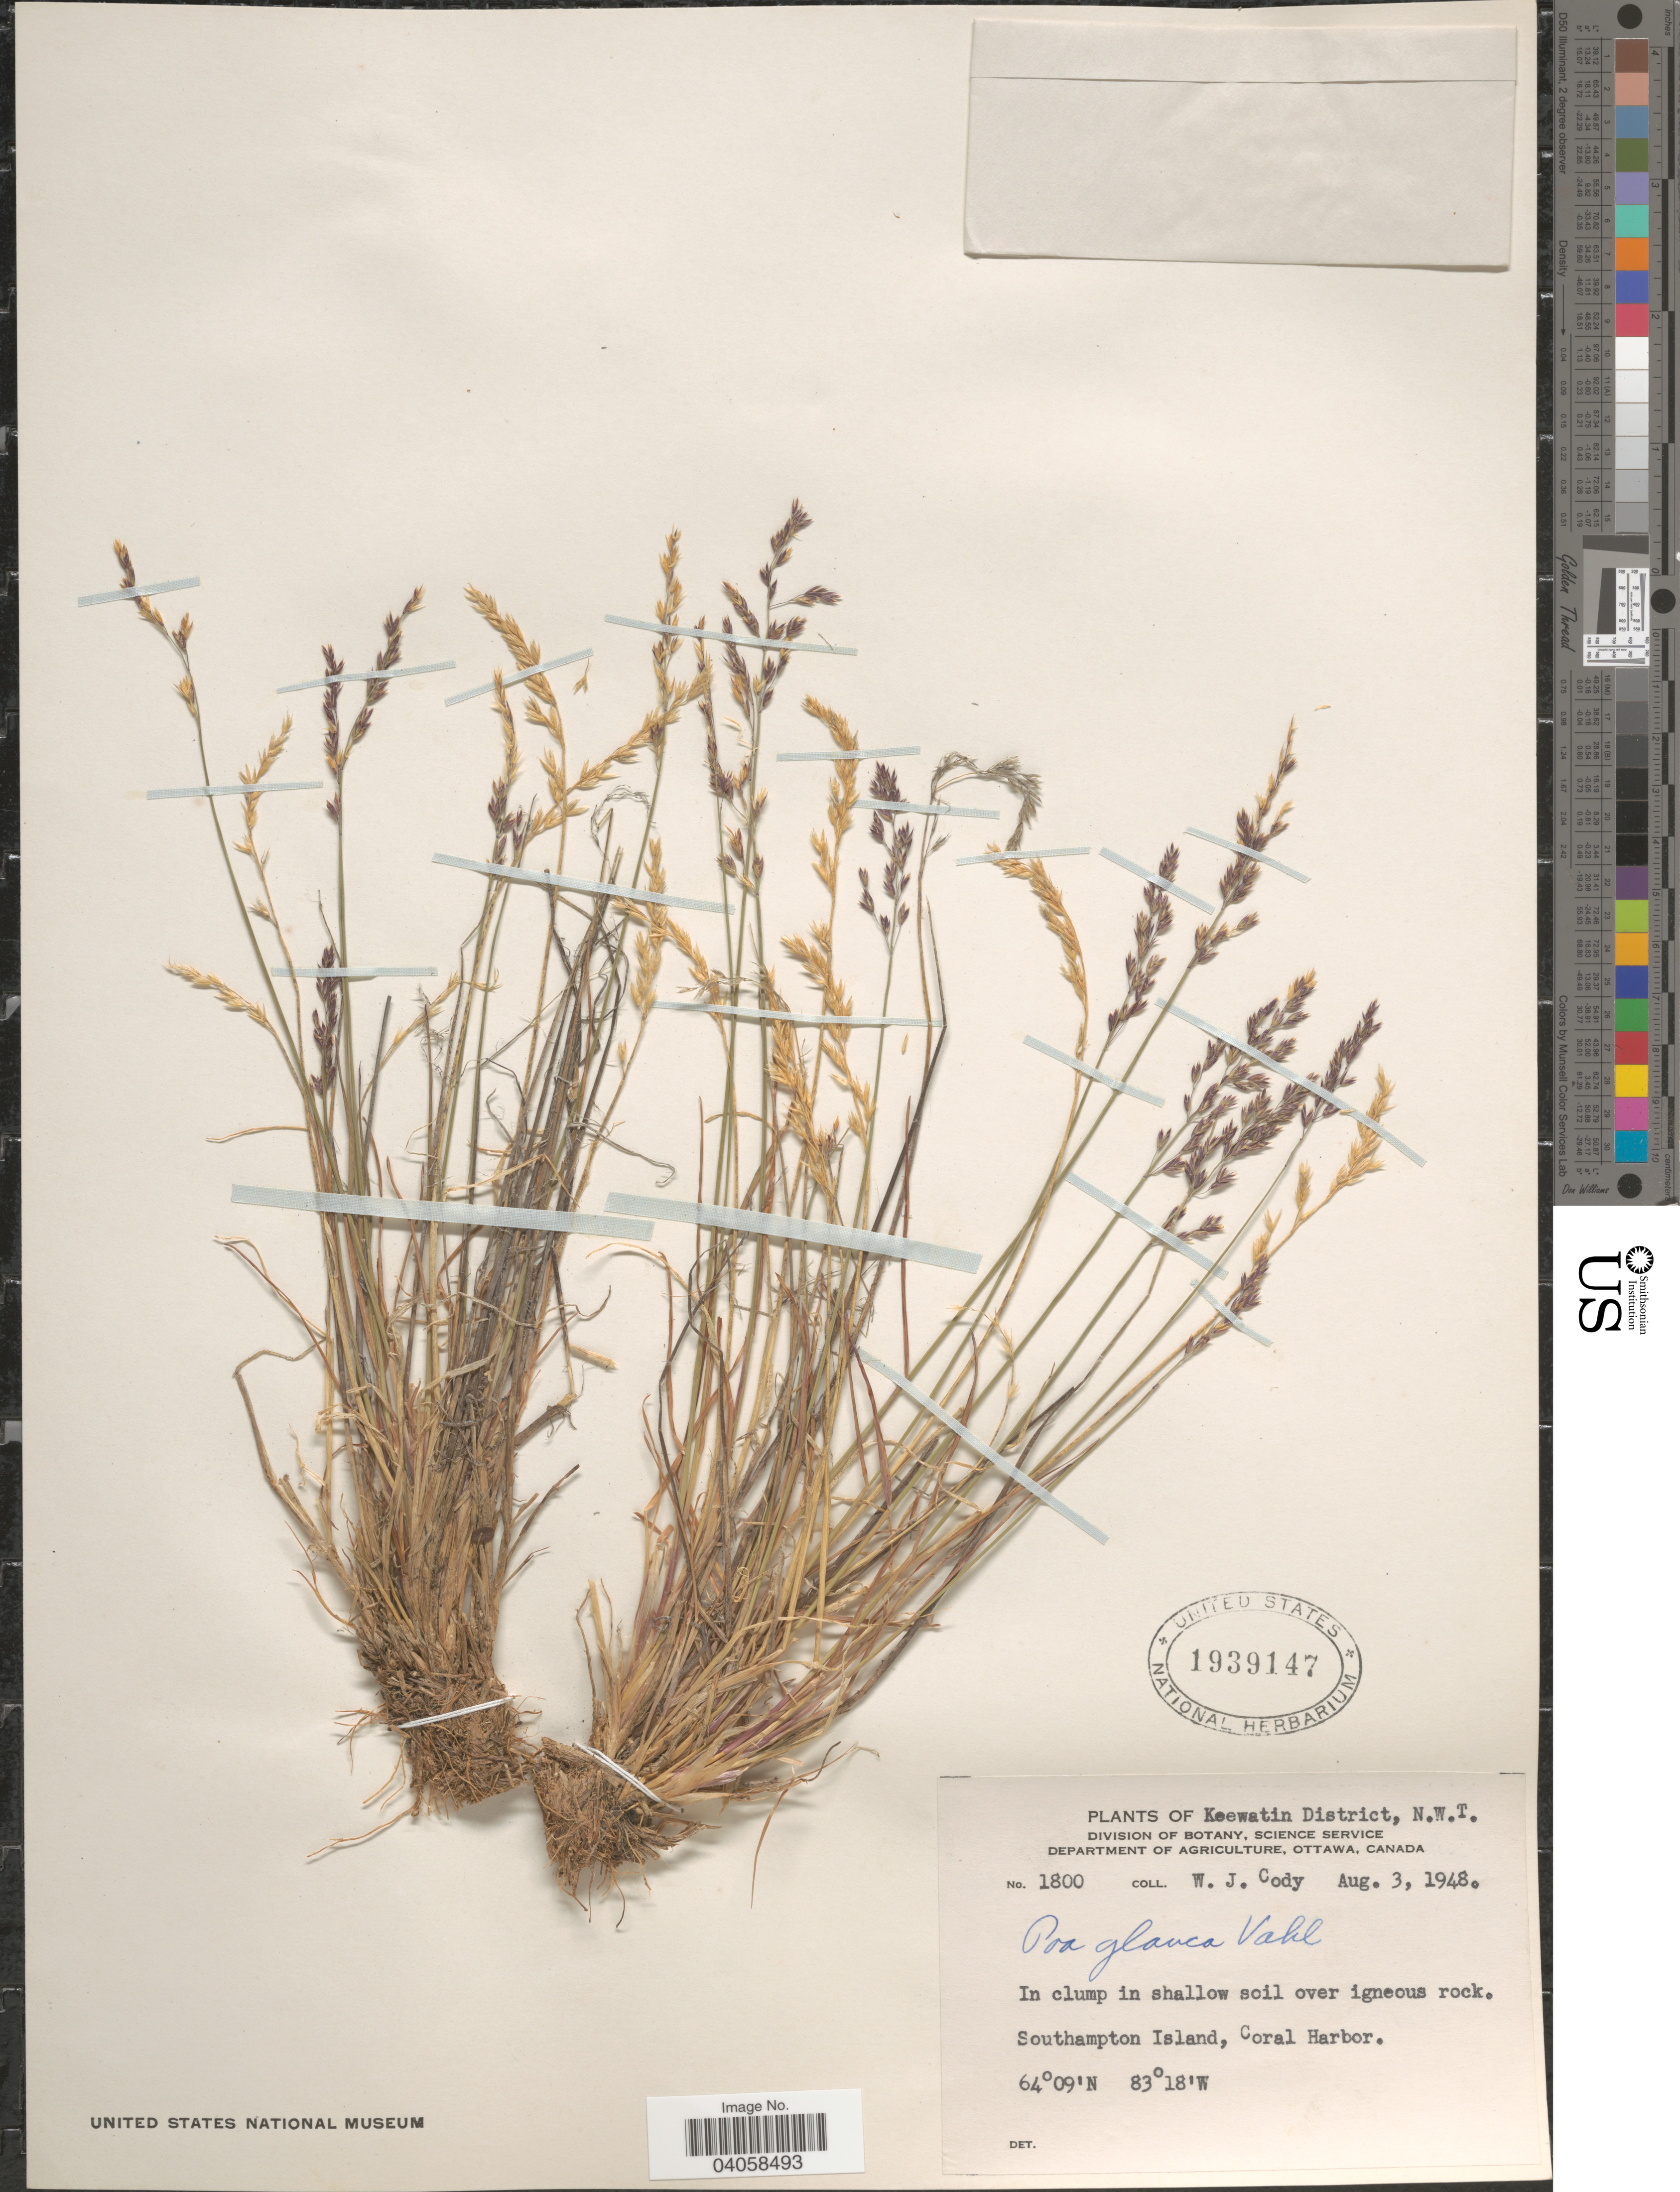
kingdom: Plantae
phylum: Tracheophyta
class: Liliopsida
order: Poales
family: Poaceae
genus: Poa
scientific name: Poa glauca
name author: Vahl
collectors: W. Cody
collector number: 1800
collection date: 1948-08-03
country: Canada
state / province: Northwest Territories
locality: Keewatin District. Southampton Island, Coral Harbor.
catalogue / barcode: US 1939147